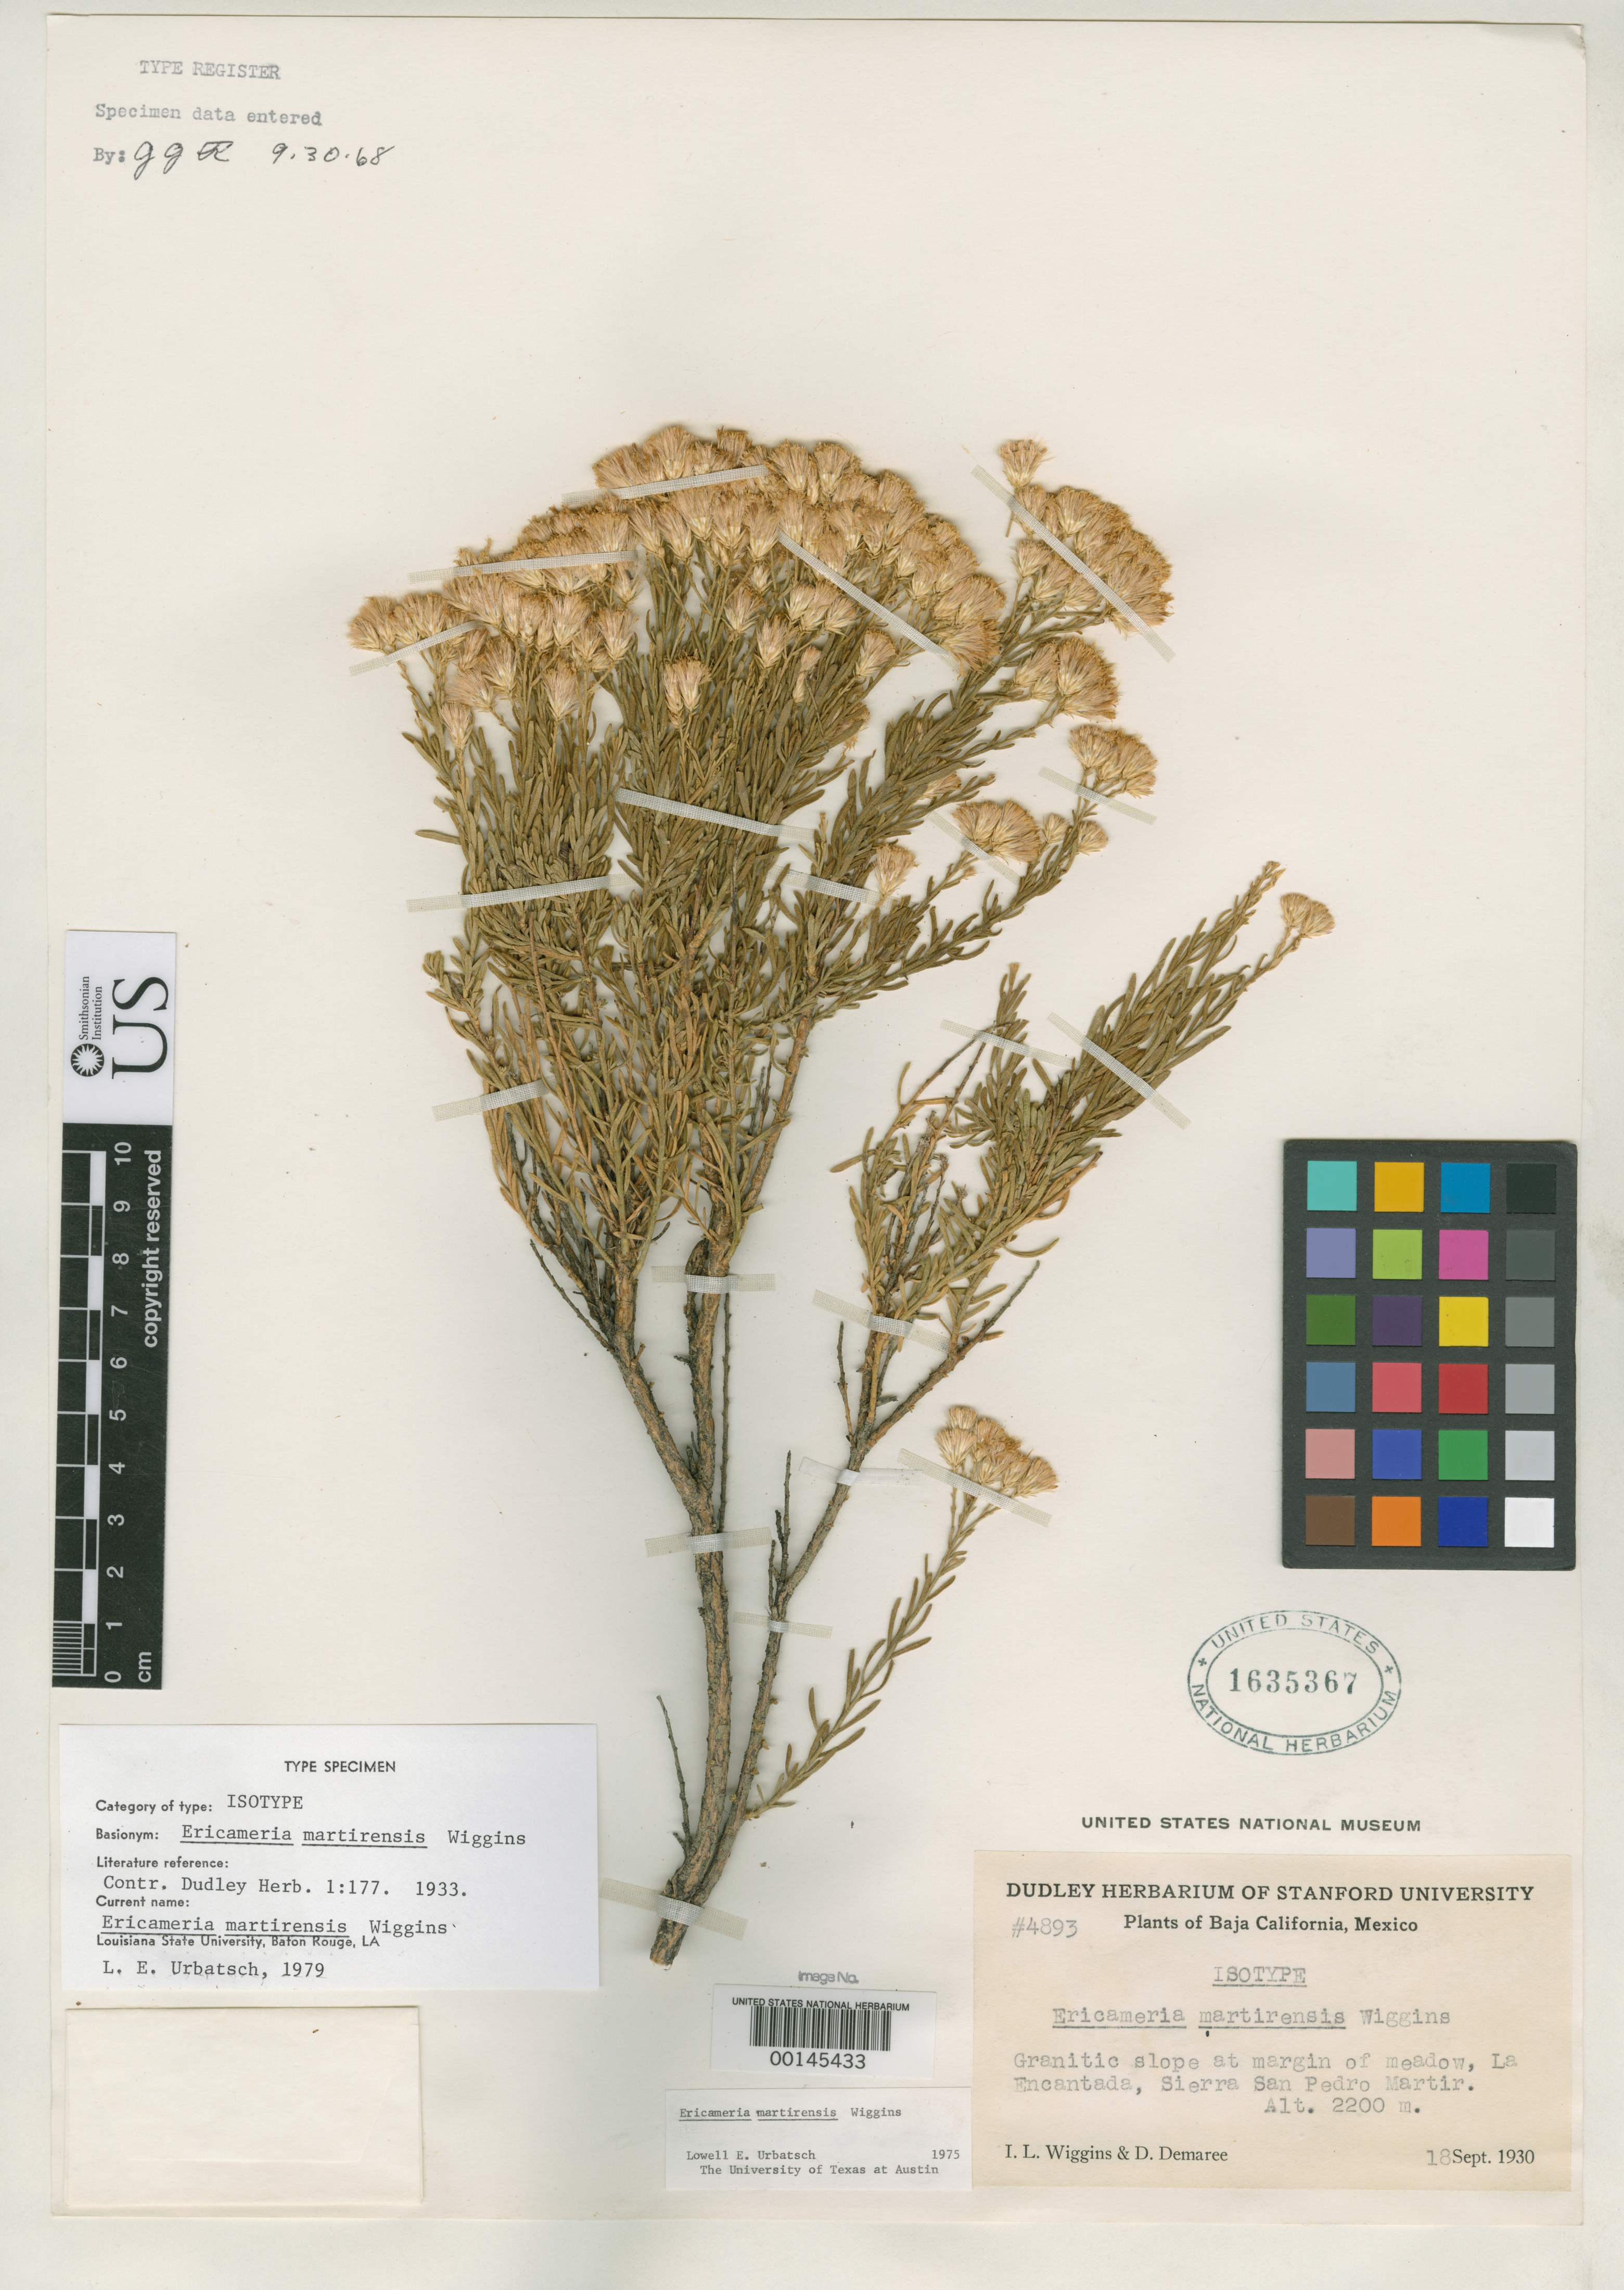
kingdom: Plantae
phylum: Tracheophyta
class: Magnoliopsida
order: Asterales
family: Asteraceae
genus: Ericameria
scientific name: Ericameria martirensis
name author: Wiggins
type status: Isotype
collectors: I. L. Wiggins & D. Demaree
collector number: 4893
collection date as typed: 18 Sep 1930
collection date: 1930-09-18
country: Mexico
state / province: Baja California Norte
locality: La Encantada.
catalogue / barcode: US 1635367